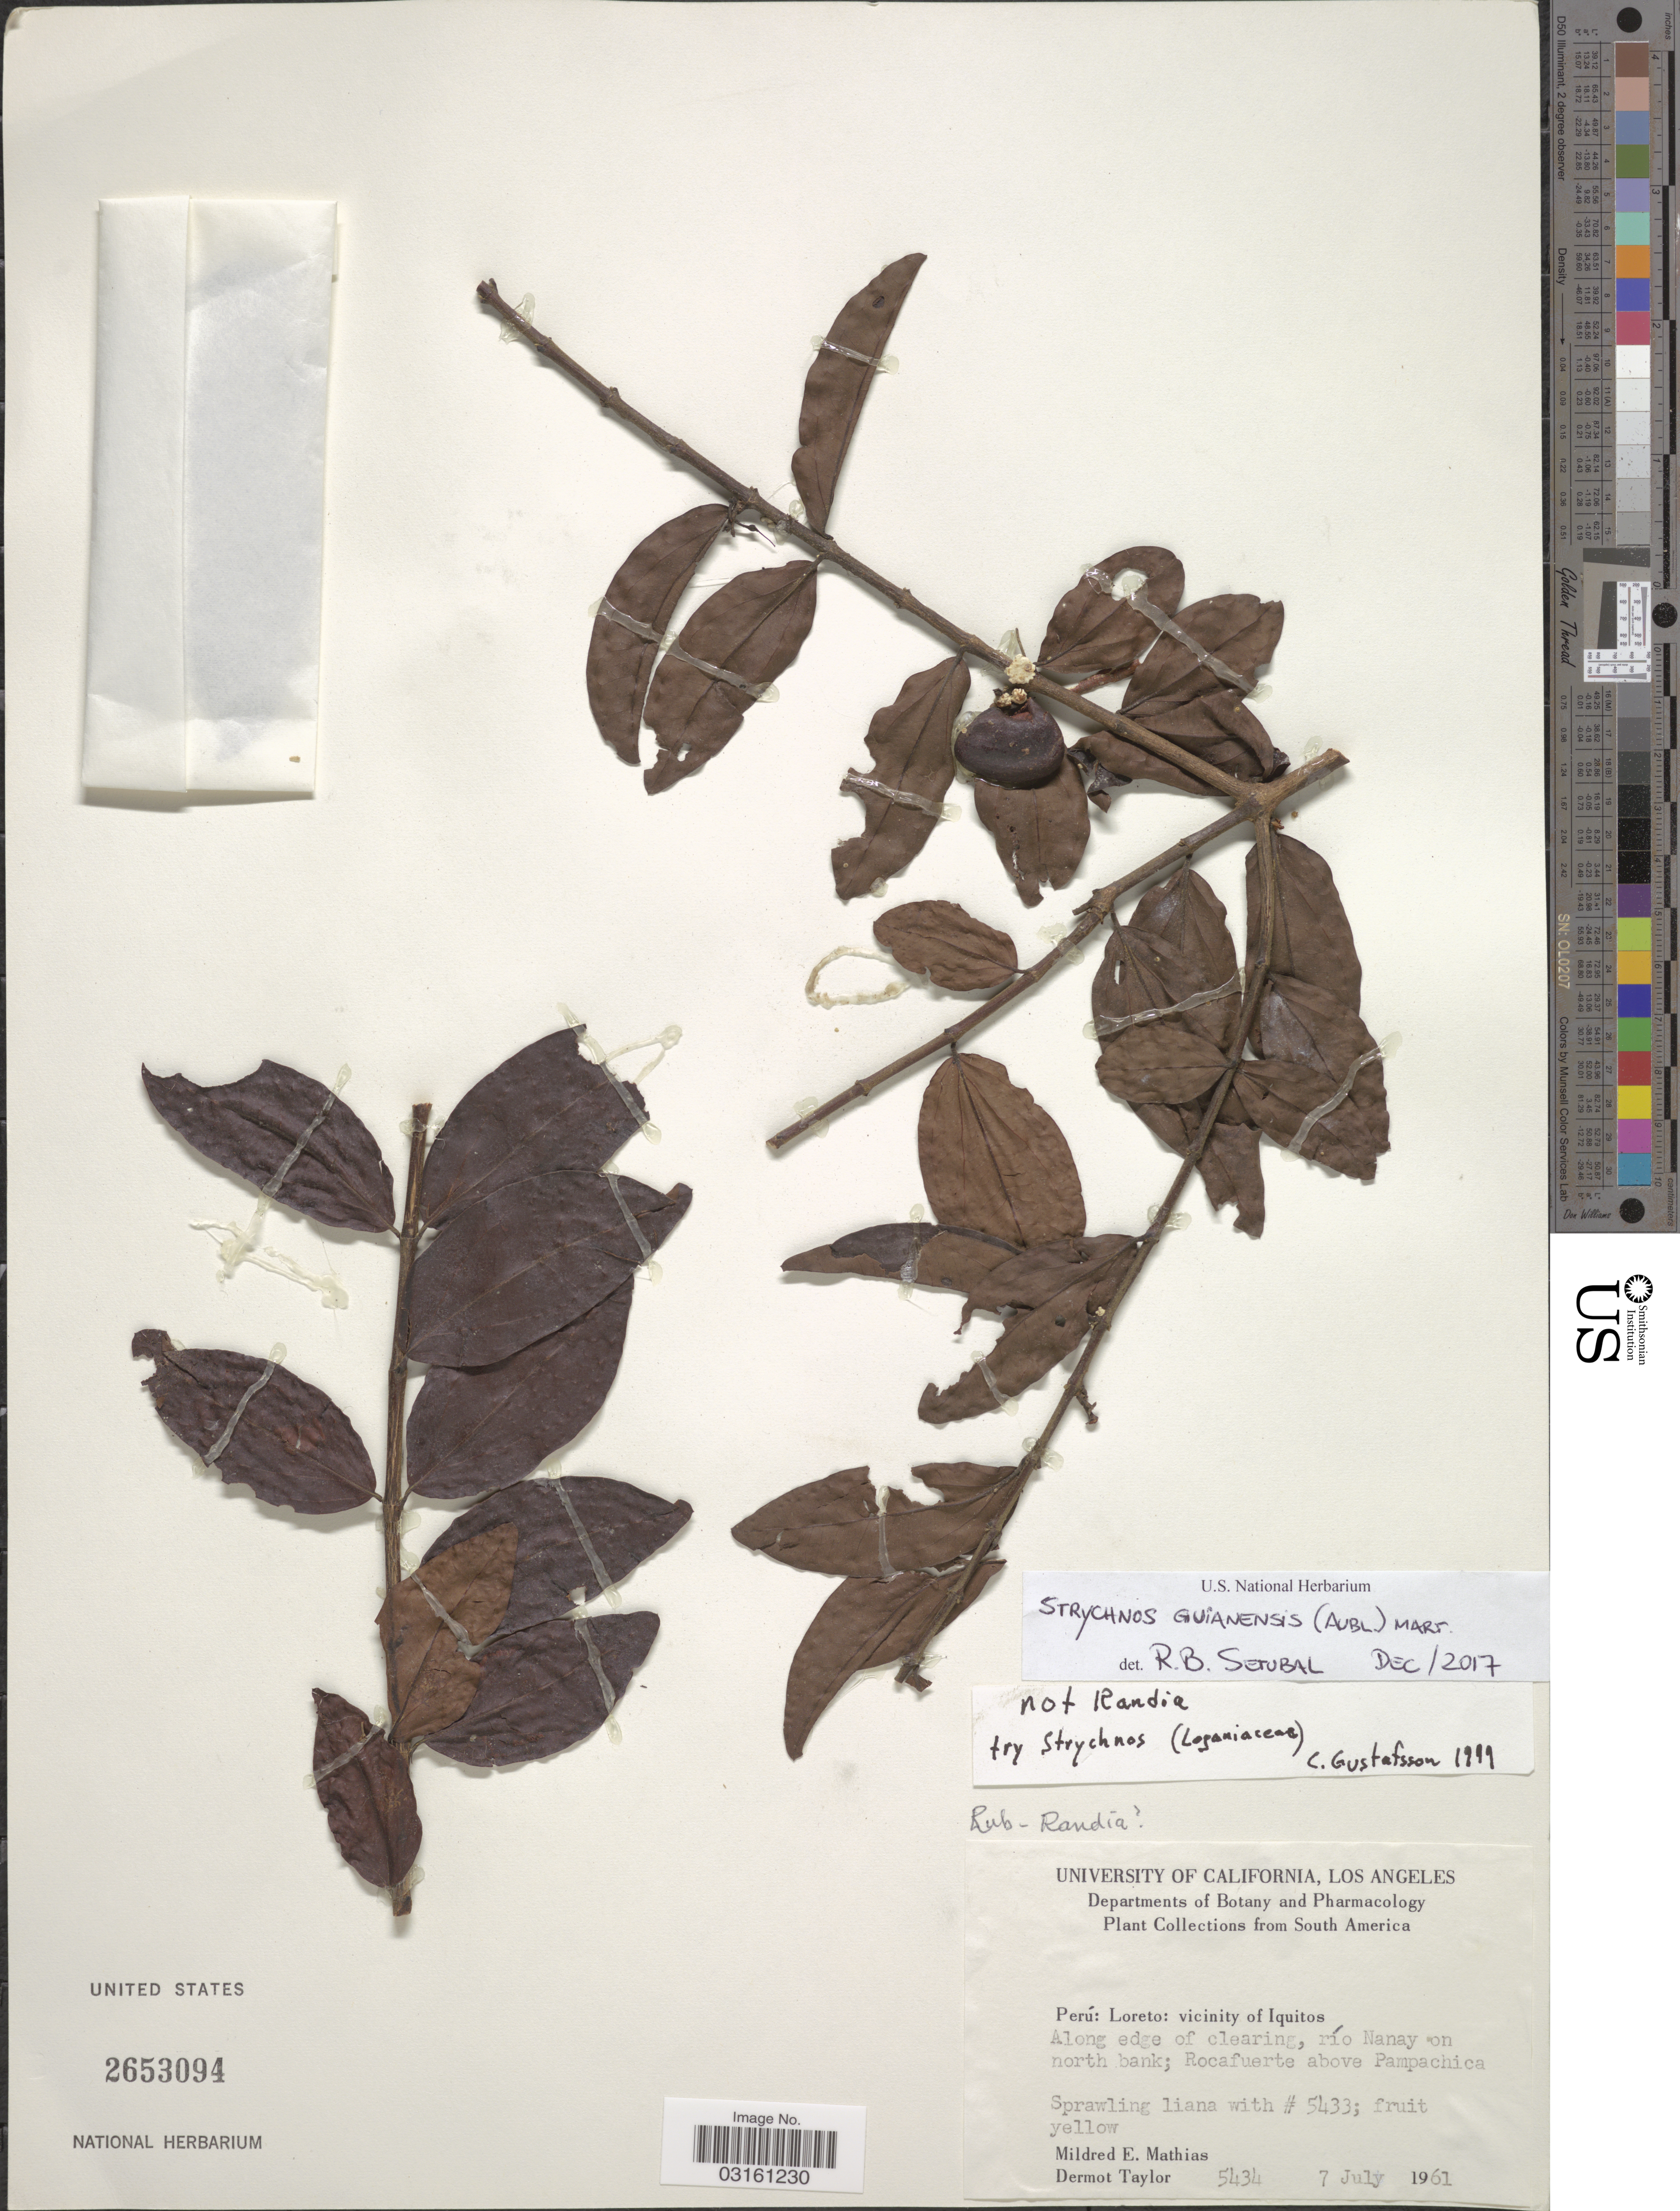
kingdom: Plantae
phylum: Tracheophyta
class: Magnoliopsida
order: Gentianales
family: Loganiaceae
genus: Strychnos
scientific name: Strychnos guianensis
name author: (Aubl.) Mart.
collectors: M. E. Mathias & D. Taylor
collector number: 5434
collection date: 1961-07-07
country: Peru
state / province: Loreto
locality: Loreto: vicinity of Iquitos, Along edge of clearing, río Nanay on north bank; Rocafuerte above Pampachica.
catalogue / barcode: US 2653094